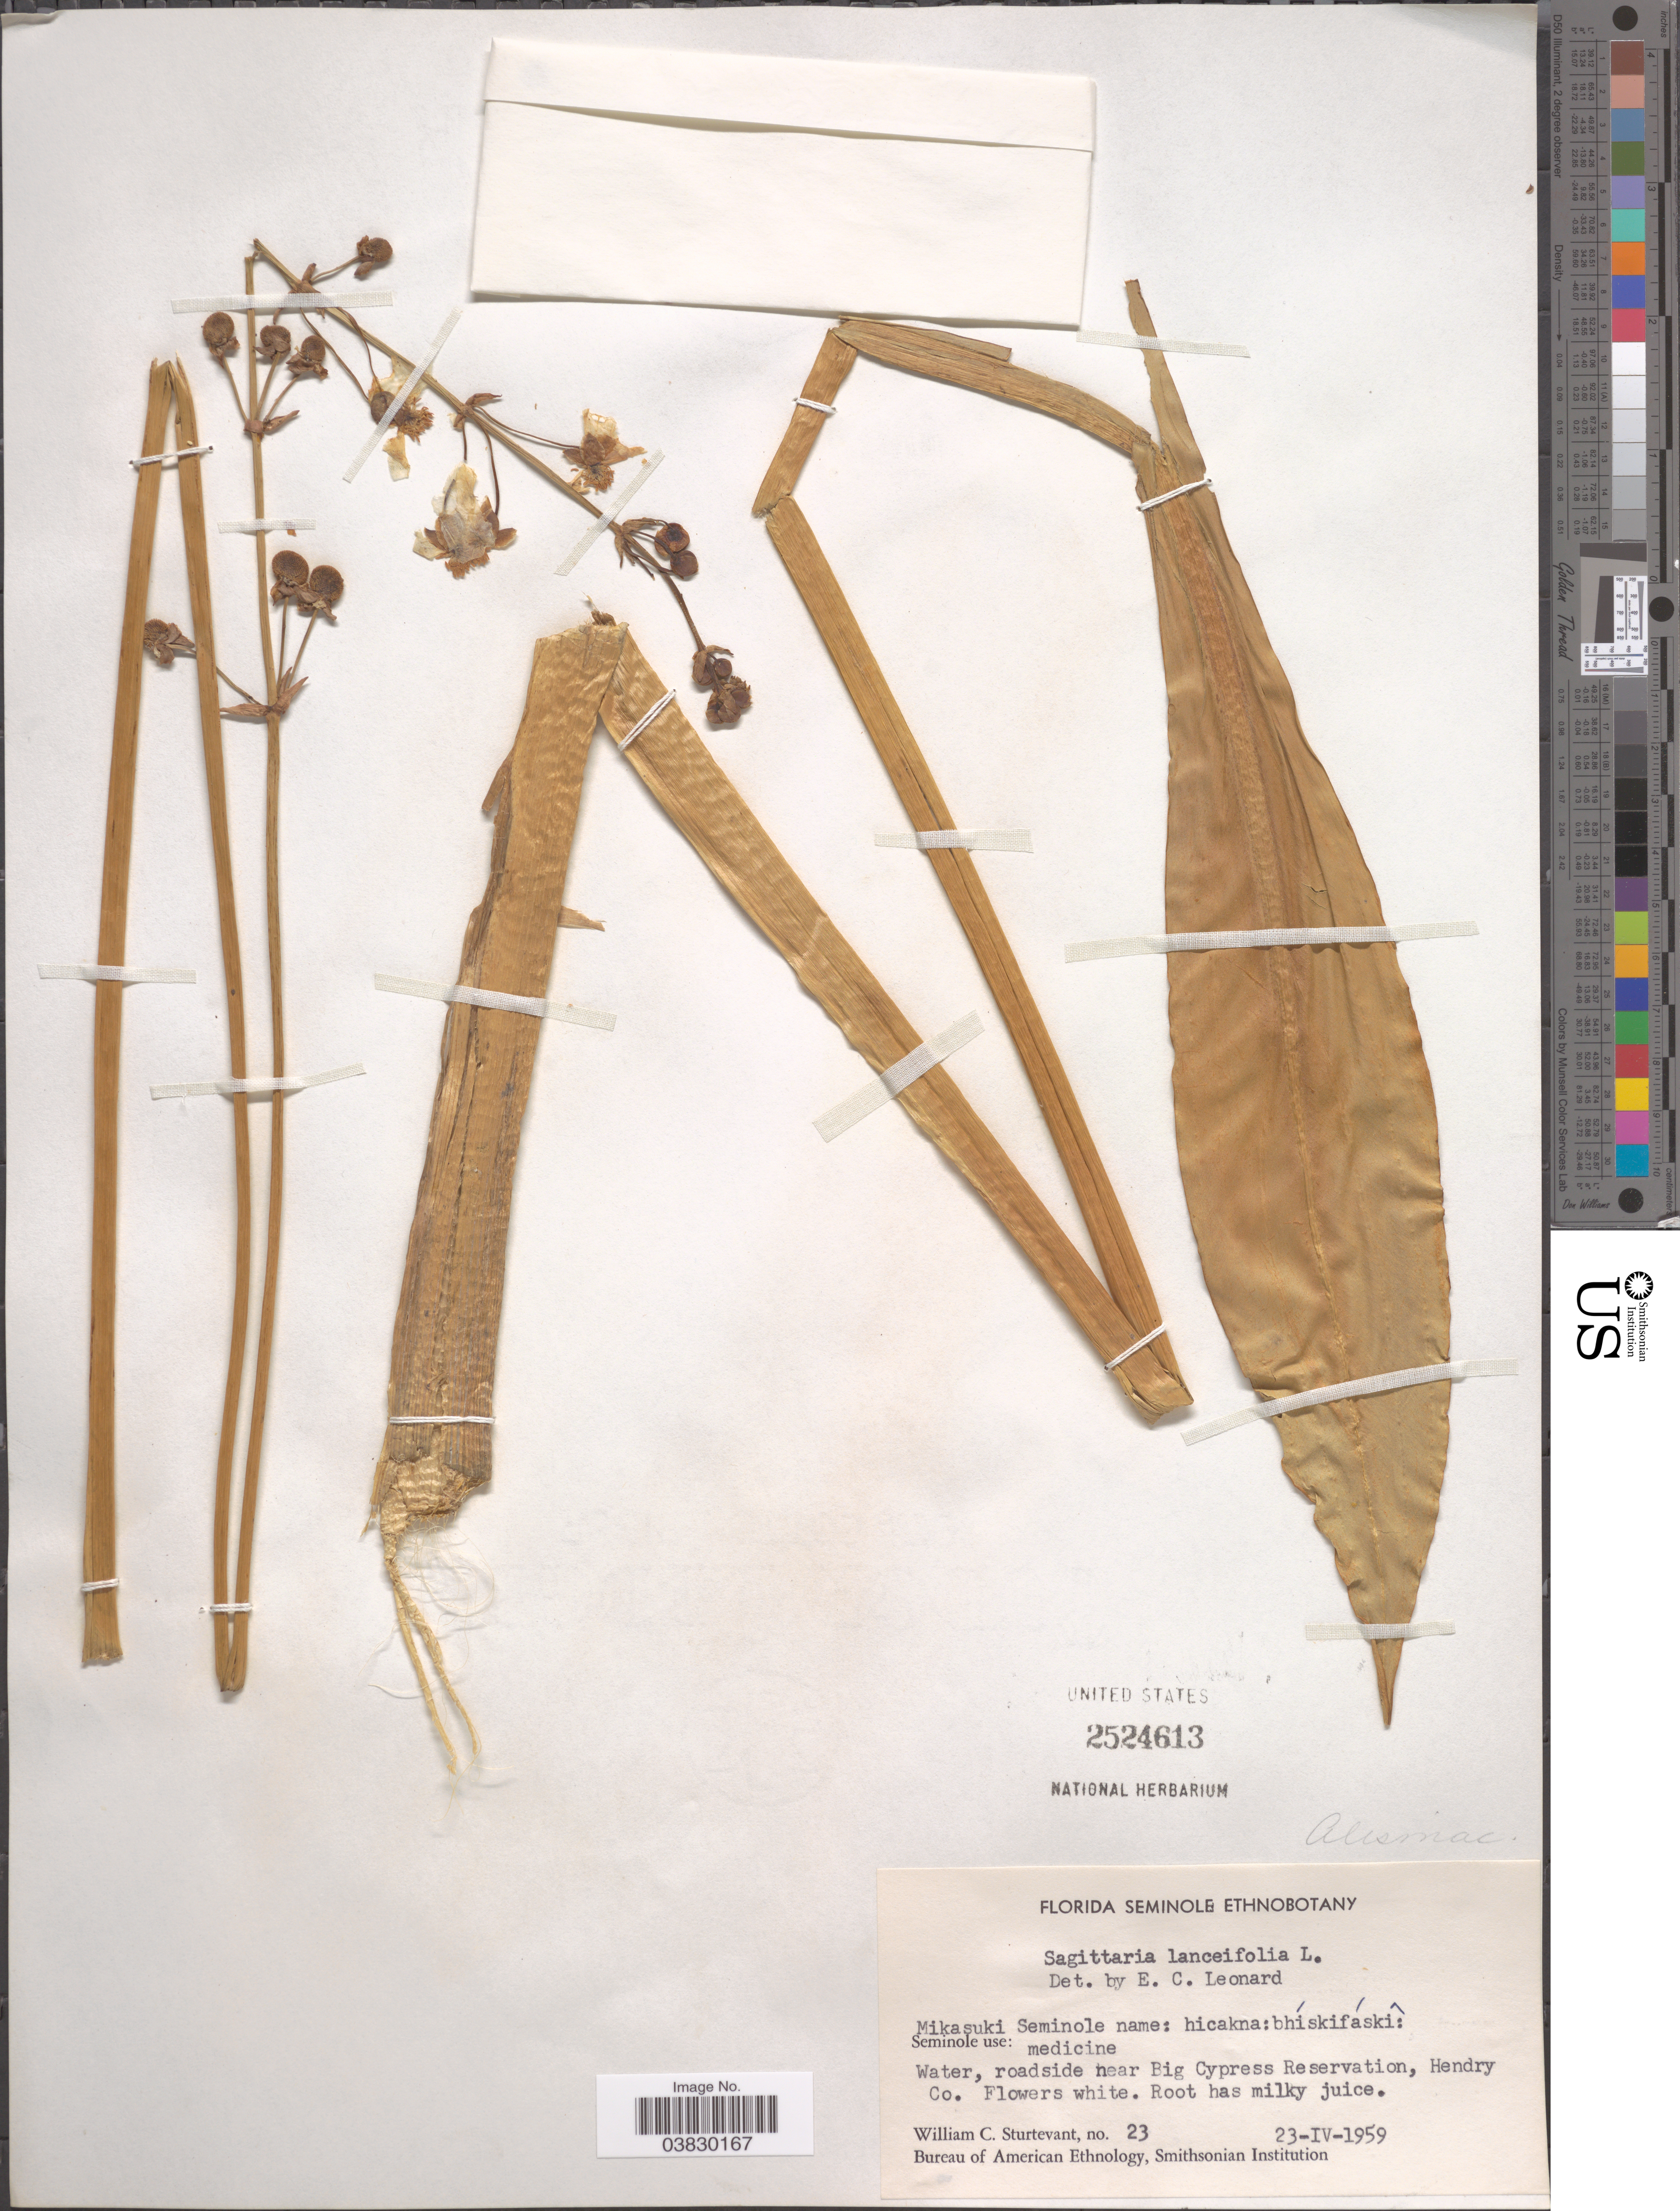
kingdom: Plantae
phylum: Tracheophyta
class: Liliopsida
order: Alismatales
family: Alismataceae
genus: Sagittaria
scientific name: Sagittaria lancifolia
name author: L.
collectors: W. Sturtevant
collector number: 23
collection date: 1959-04-23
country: United States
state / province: Florida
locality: Water, roadside near Big Cypress Reservation, Hendry Co.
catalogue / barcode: US 2524613